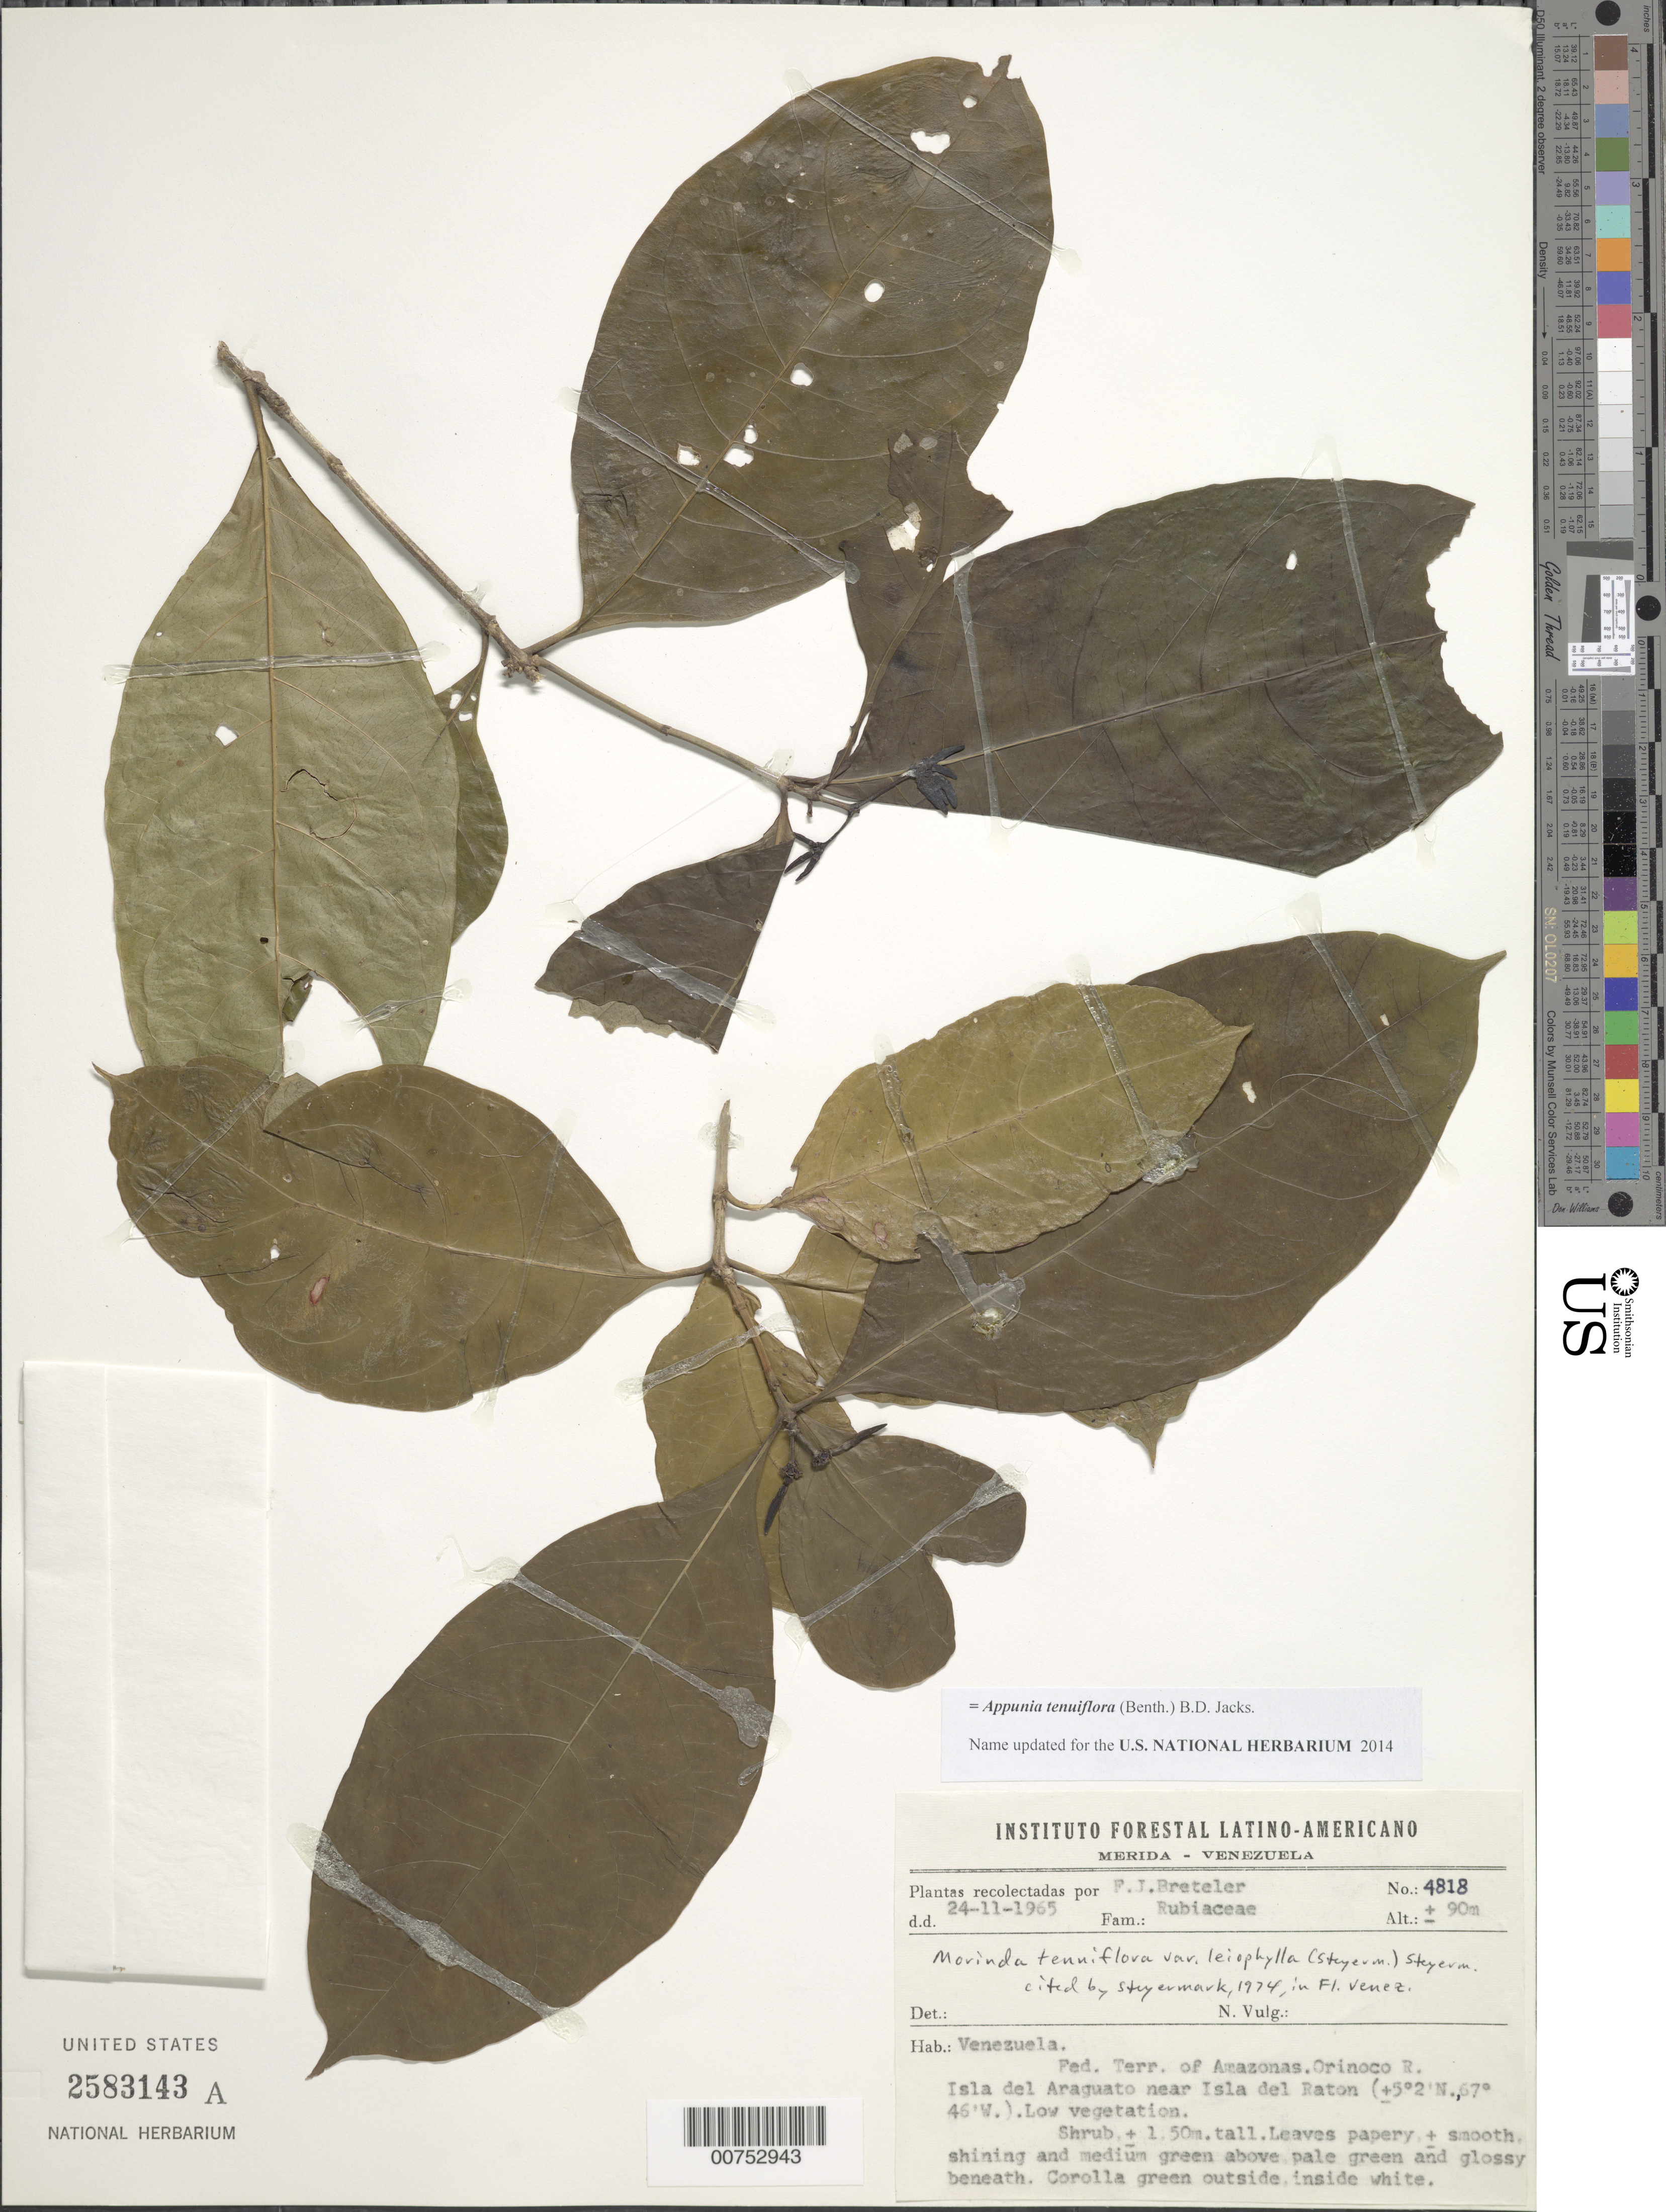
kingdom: Plantae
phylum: Tracheophyta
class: Magnoliopsida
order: Gentianales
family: Rubiaceae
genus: Appunia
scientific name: Appunia tenuiflora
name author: (Benth.) Hook. f. ex B.D. Jacks.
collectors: F. J. Breteler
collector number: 4818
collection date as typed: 24-Nov-65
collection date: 1965-11-24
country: Venezuela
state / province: Amazonas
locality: Orinoco R., Isla del Araguato near Isla del Ratón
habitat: Low vegetation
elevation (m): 90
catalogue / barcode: US 2583143A